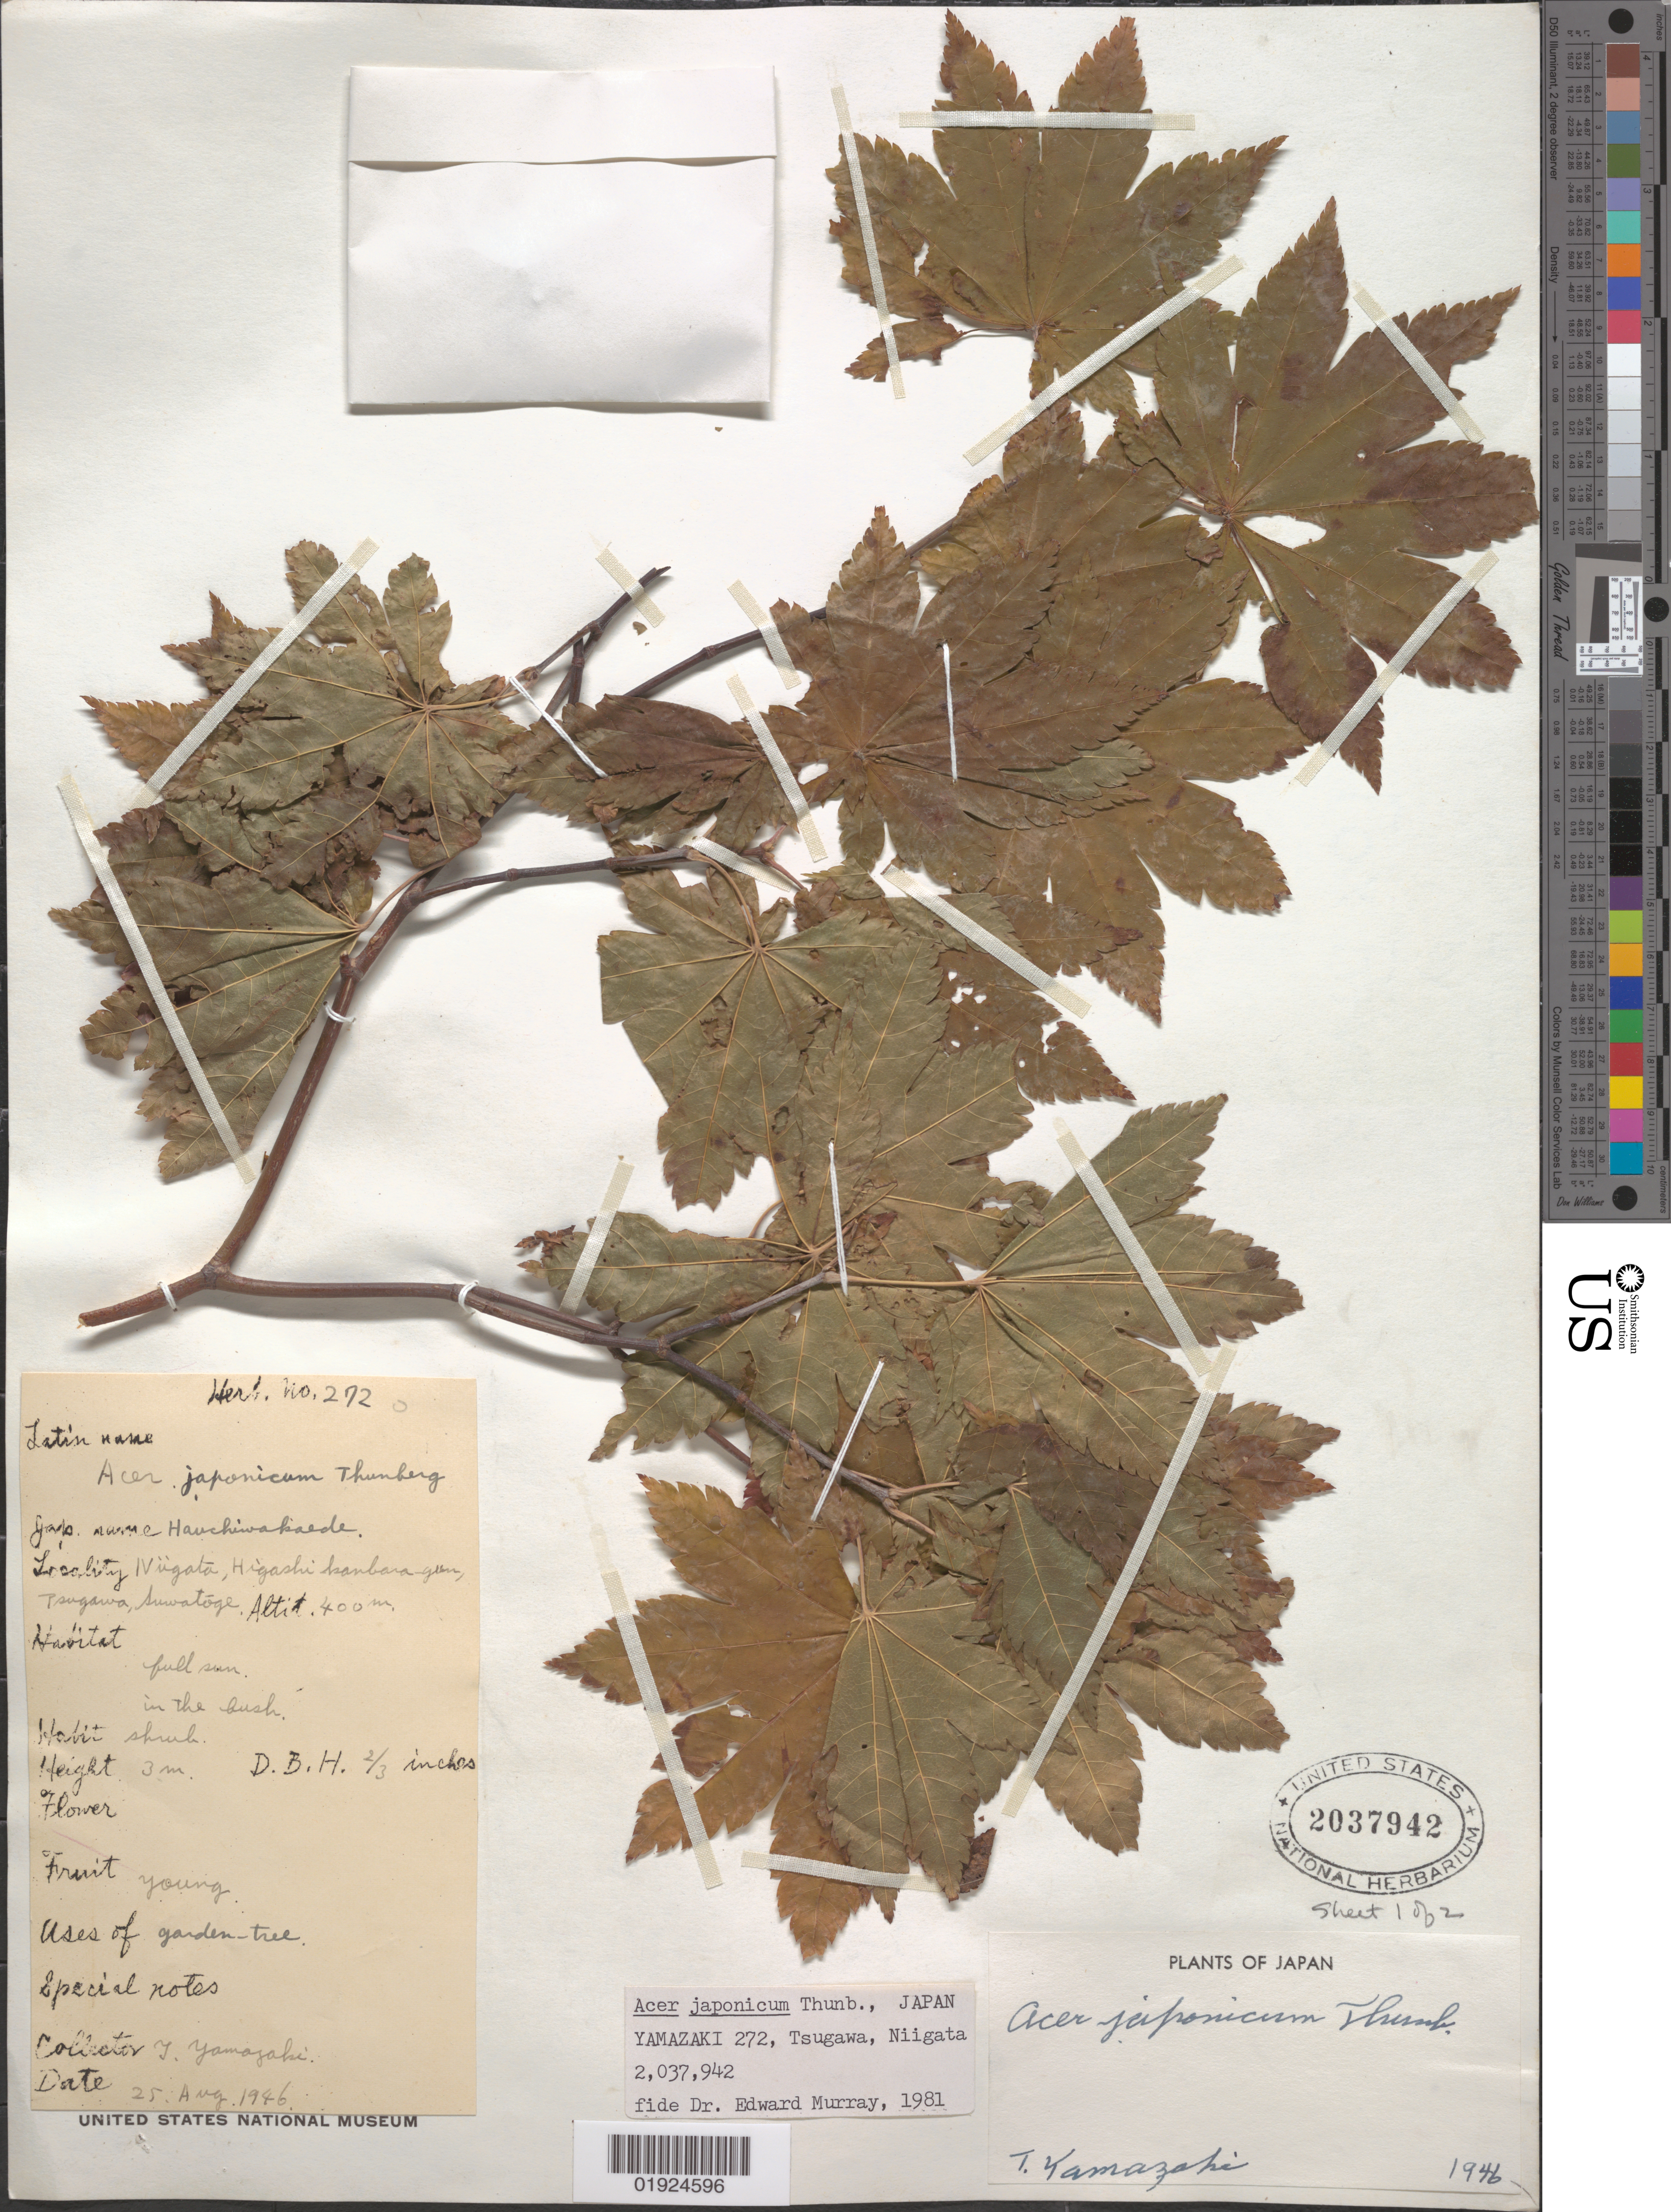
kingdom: Plantae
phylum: Tracheophyta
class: Magnoliopsida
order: Sapindales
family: Sapindaceae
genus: Acer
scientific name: Acer japonicum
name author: Thunb.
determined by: Murray, Edward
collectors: T. Yamazaki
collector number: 272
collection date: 1946-08-25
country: Japan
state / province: Niigata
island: Honshu (Hondo)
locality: Niigata, Higashi kanbara-gun, Tsugawa, Suwatoge [?]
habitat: Full sun, in the bush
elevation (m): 400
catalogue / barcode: US 2037942